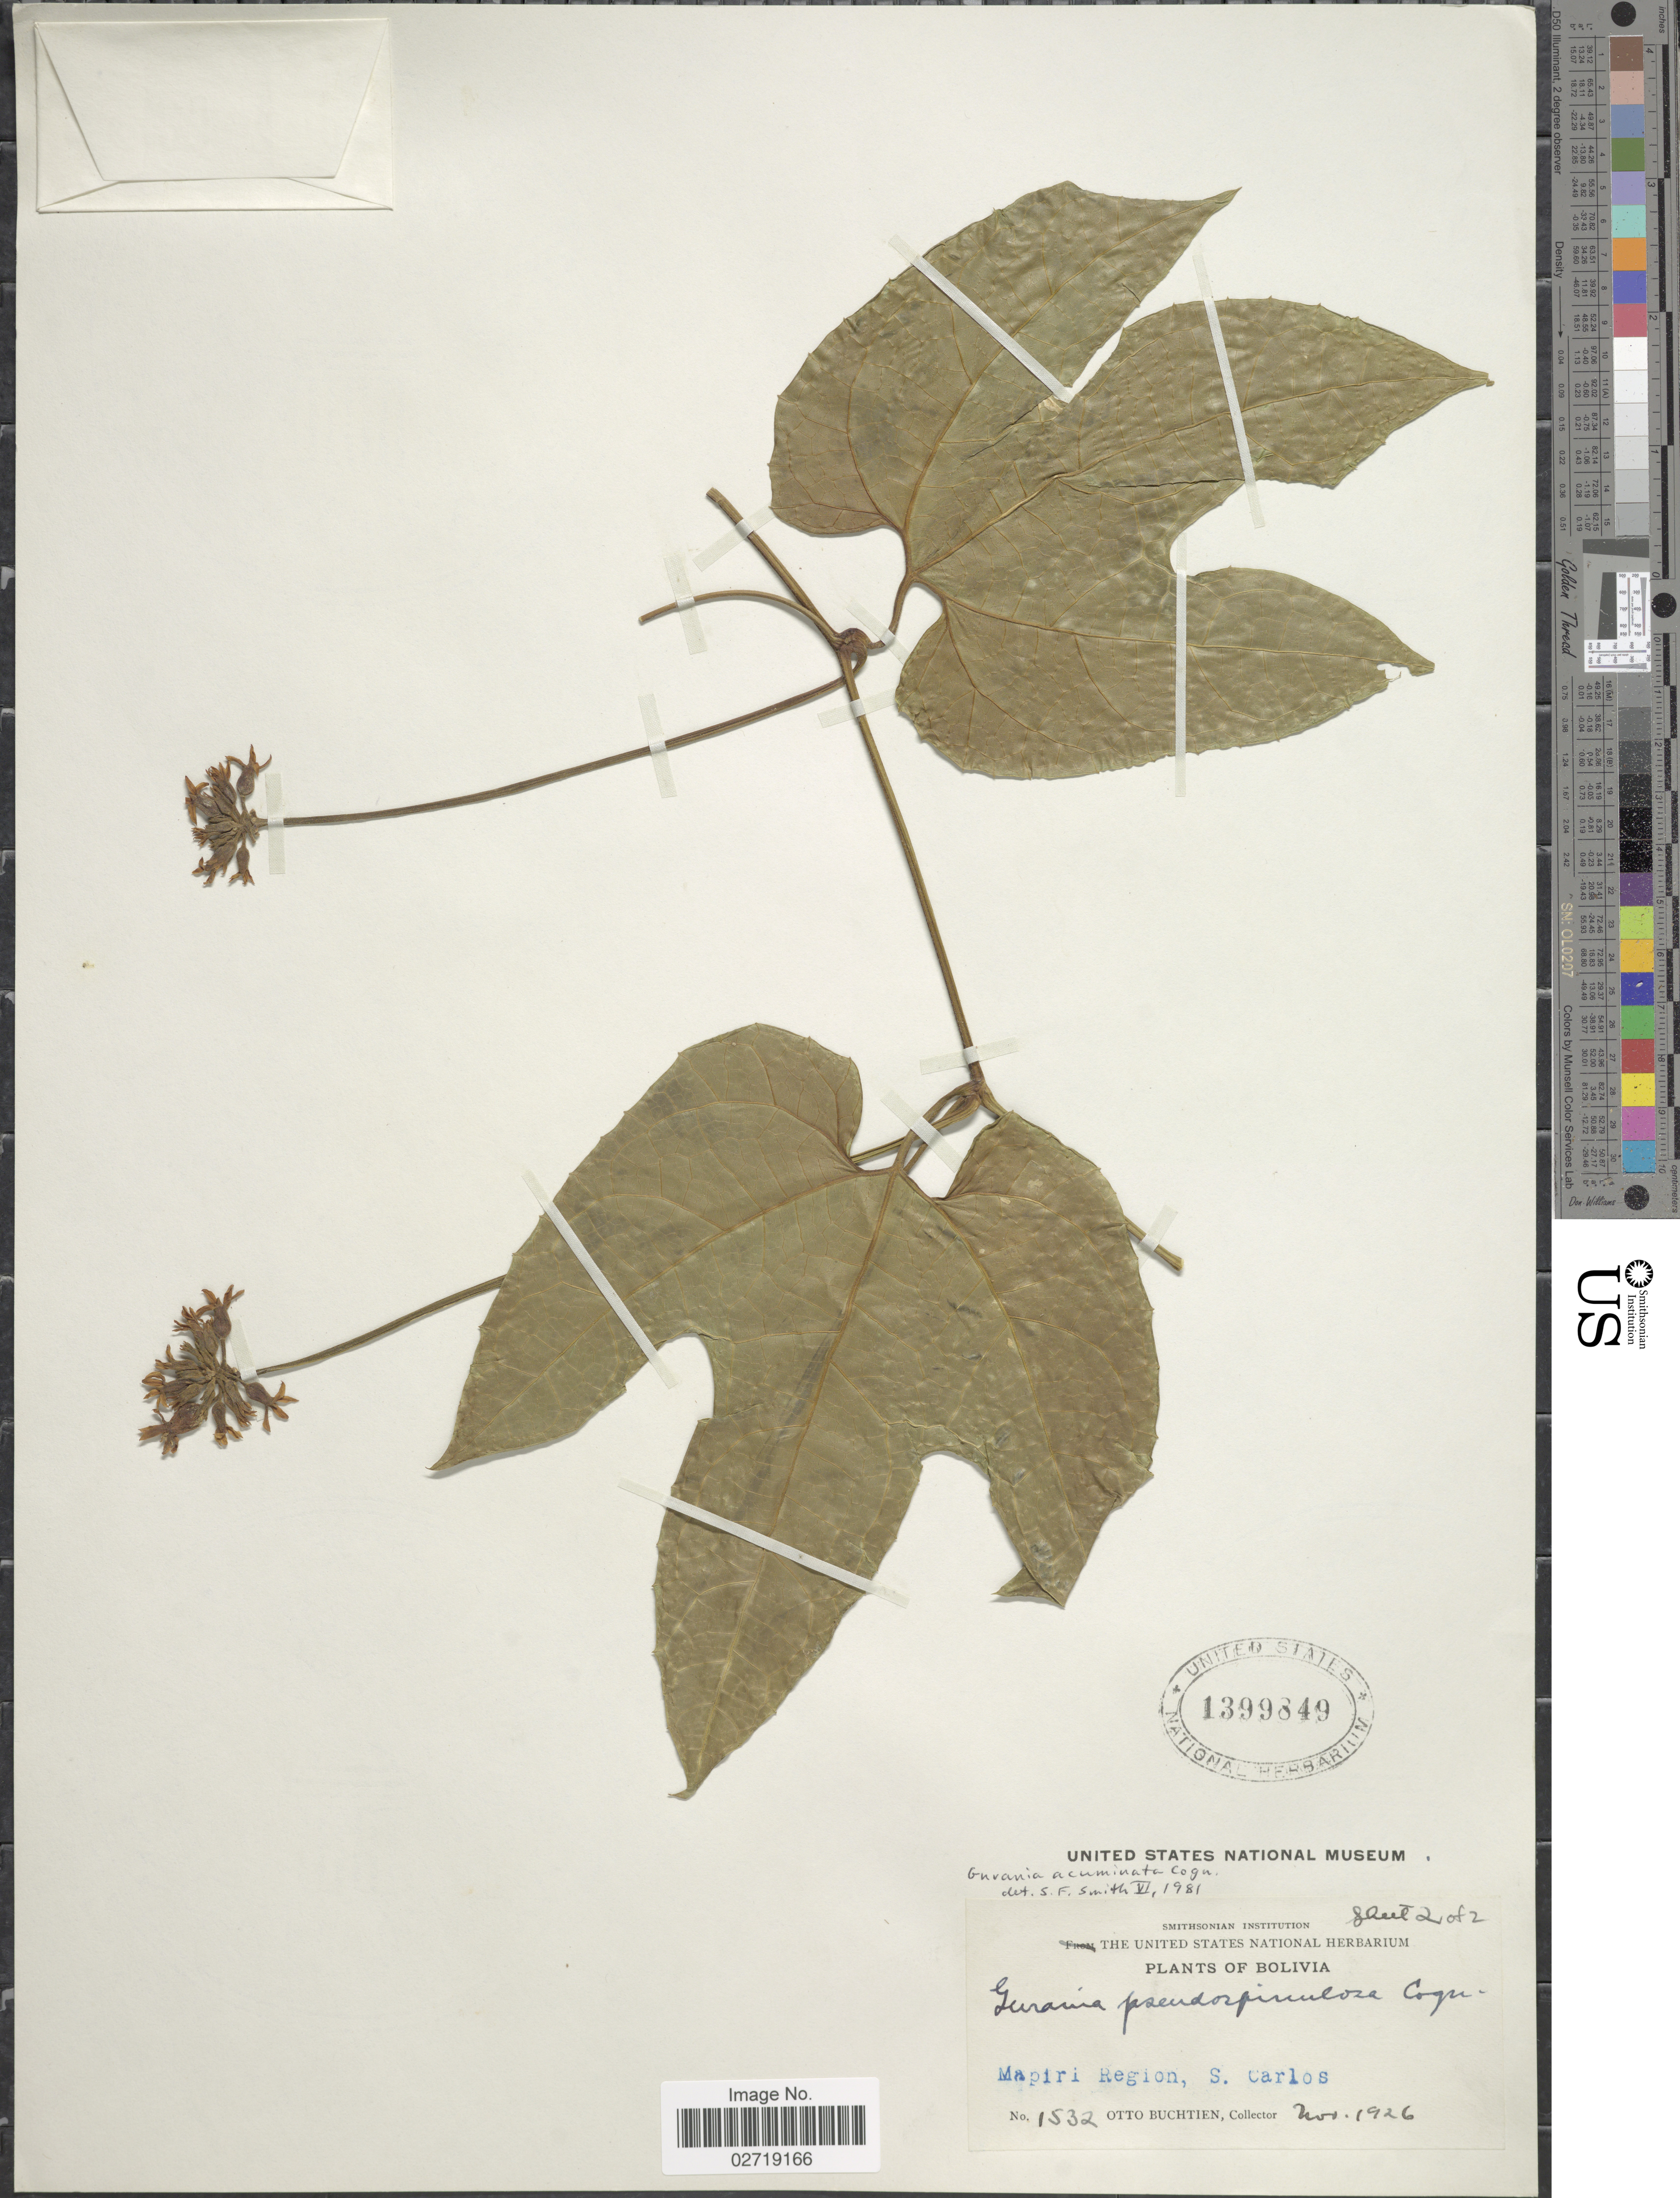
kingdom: Plantae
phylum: Tracheophyta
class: Magnoliopsida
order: Cucurbitales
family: Cucurbitaceae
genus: Gurania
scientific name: Gurania acuminata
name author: Cogn.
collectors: O. Buchtien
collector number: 1532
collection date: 1926-11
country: Bolivia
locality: Mapiri Region, S. Carlos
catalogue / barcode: US 1399849